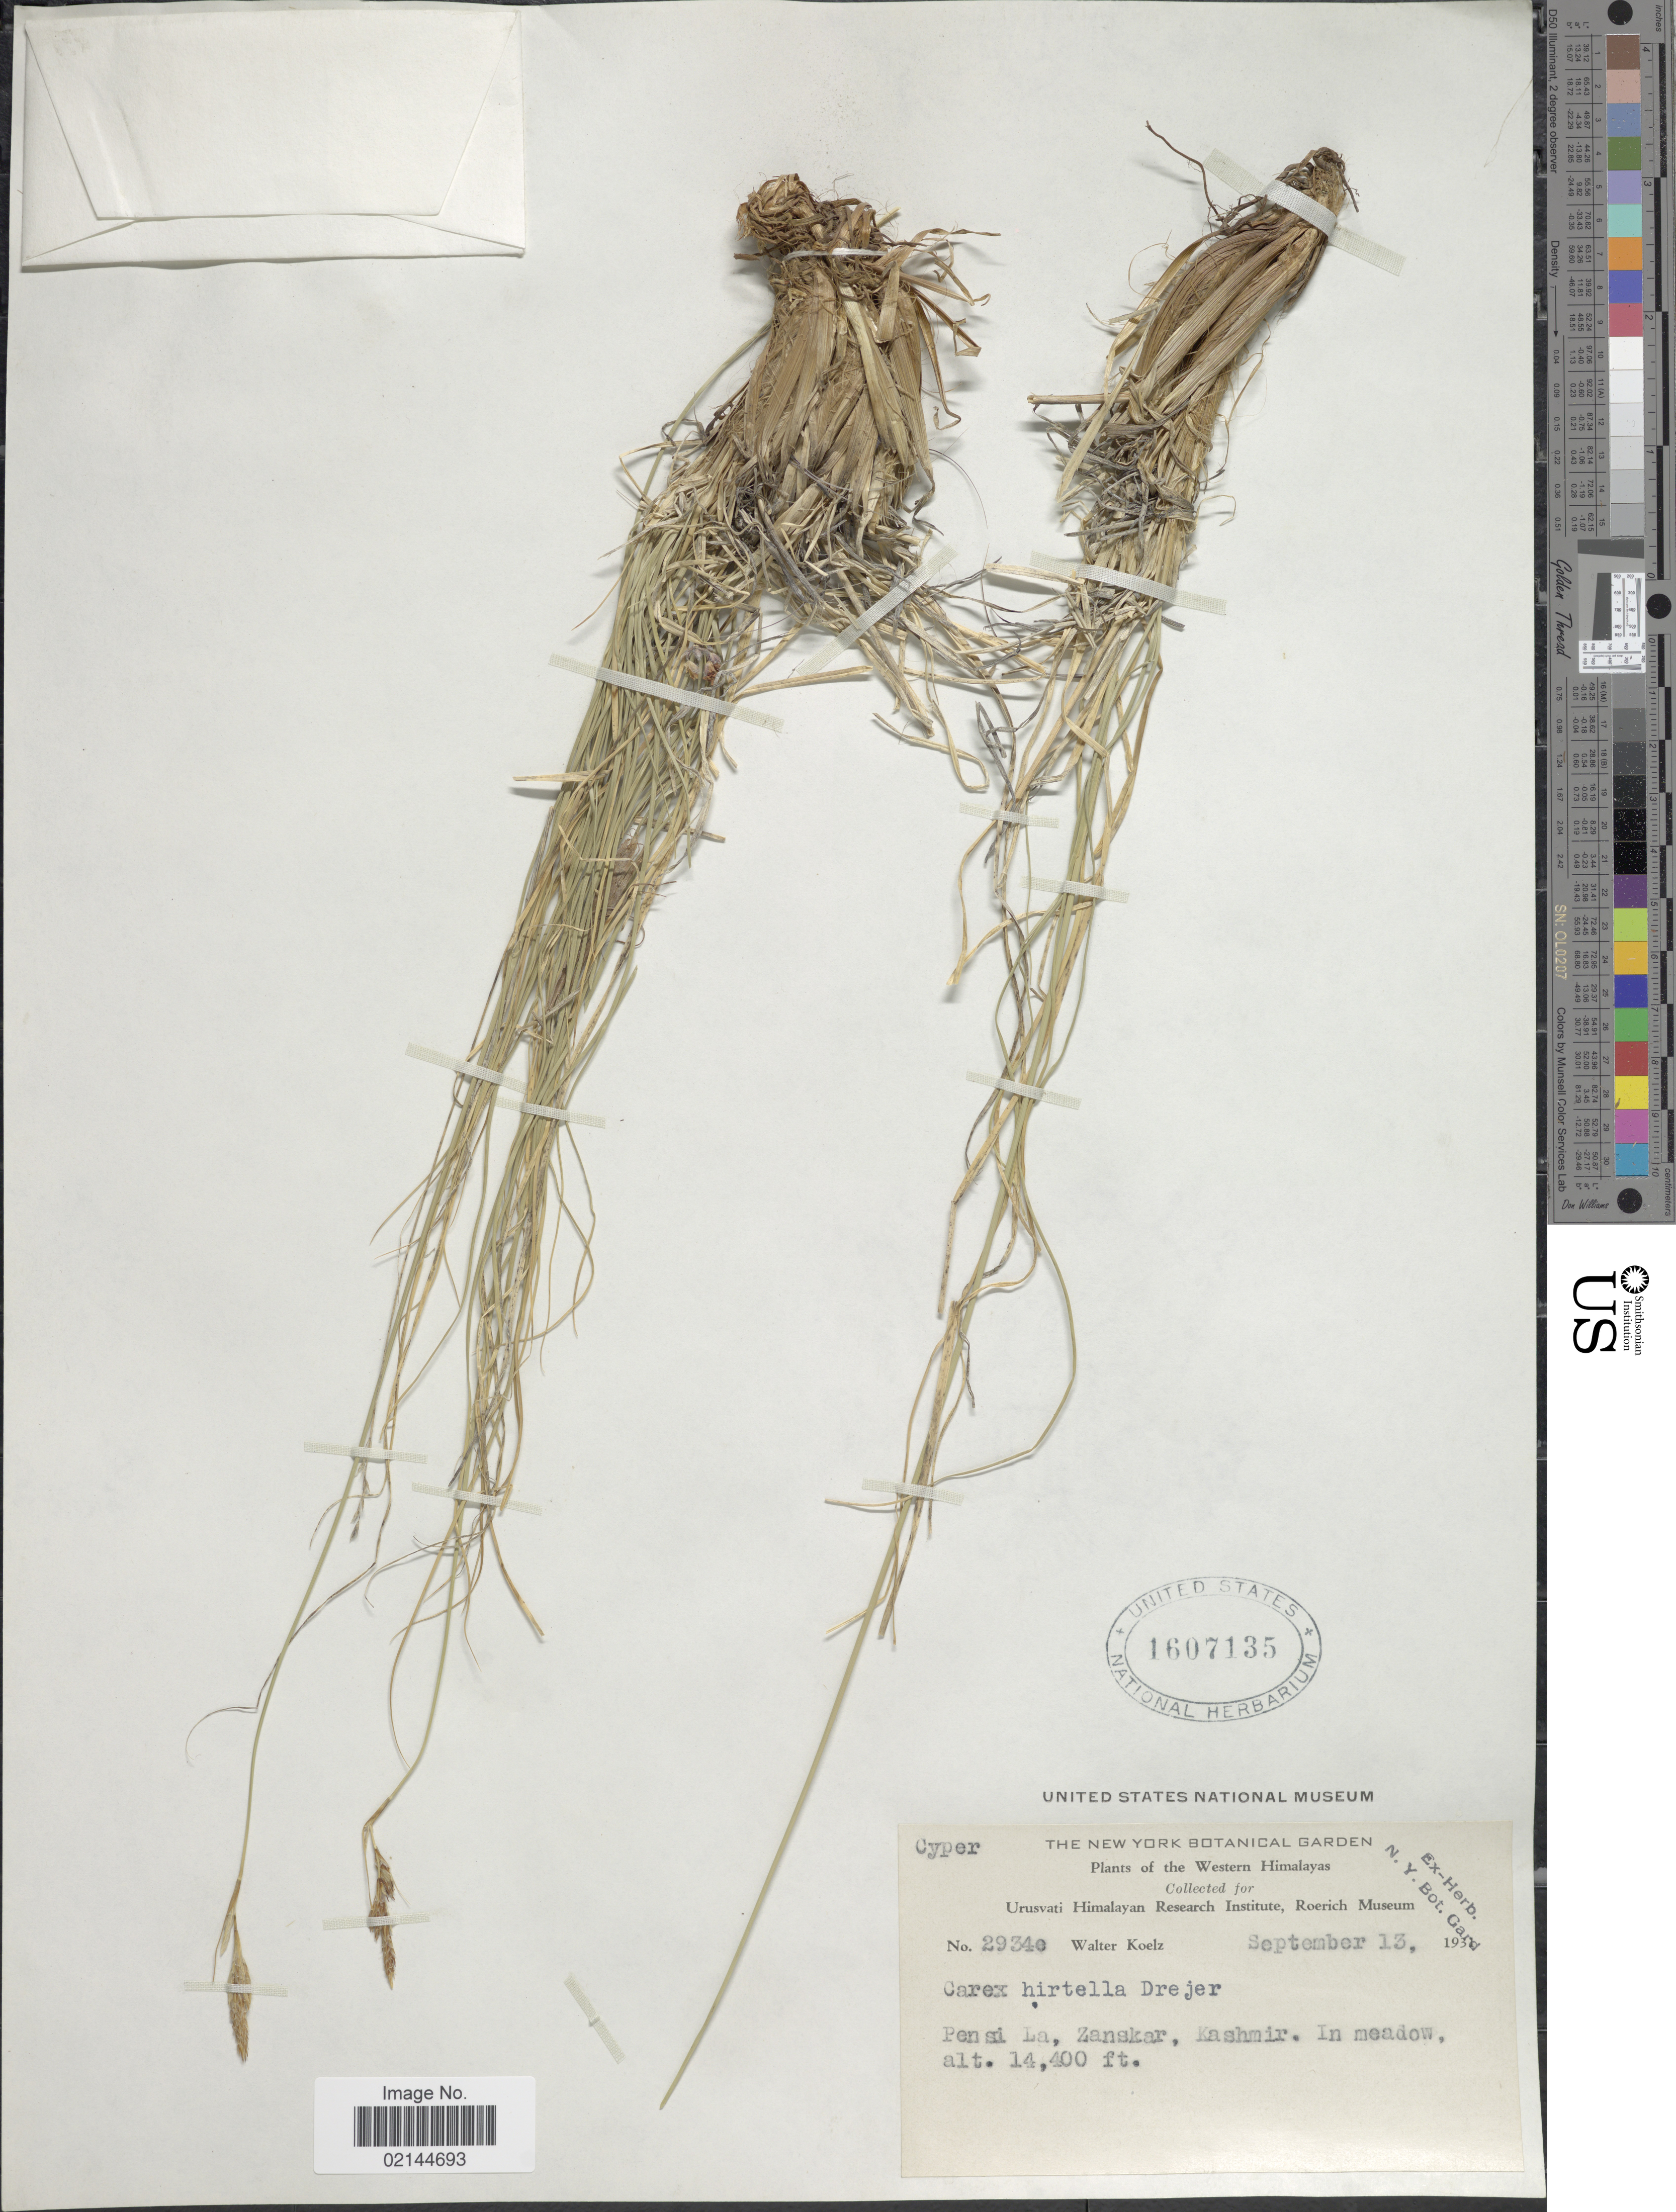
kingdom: Plantae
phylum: Tracheophyta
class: Liliopsida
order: Poales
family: Cyperaceae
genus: Carex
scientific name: Carex plectobasis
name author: V.I. Krecz.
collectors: W. N. Koelz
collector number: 2934E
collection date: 1931-09-13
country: India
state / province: Jammu and Kashmir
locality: Western Himalayas. Pensi La, Zanskar, Kashmir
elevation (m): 4389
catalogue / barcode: US 1607135